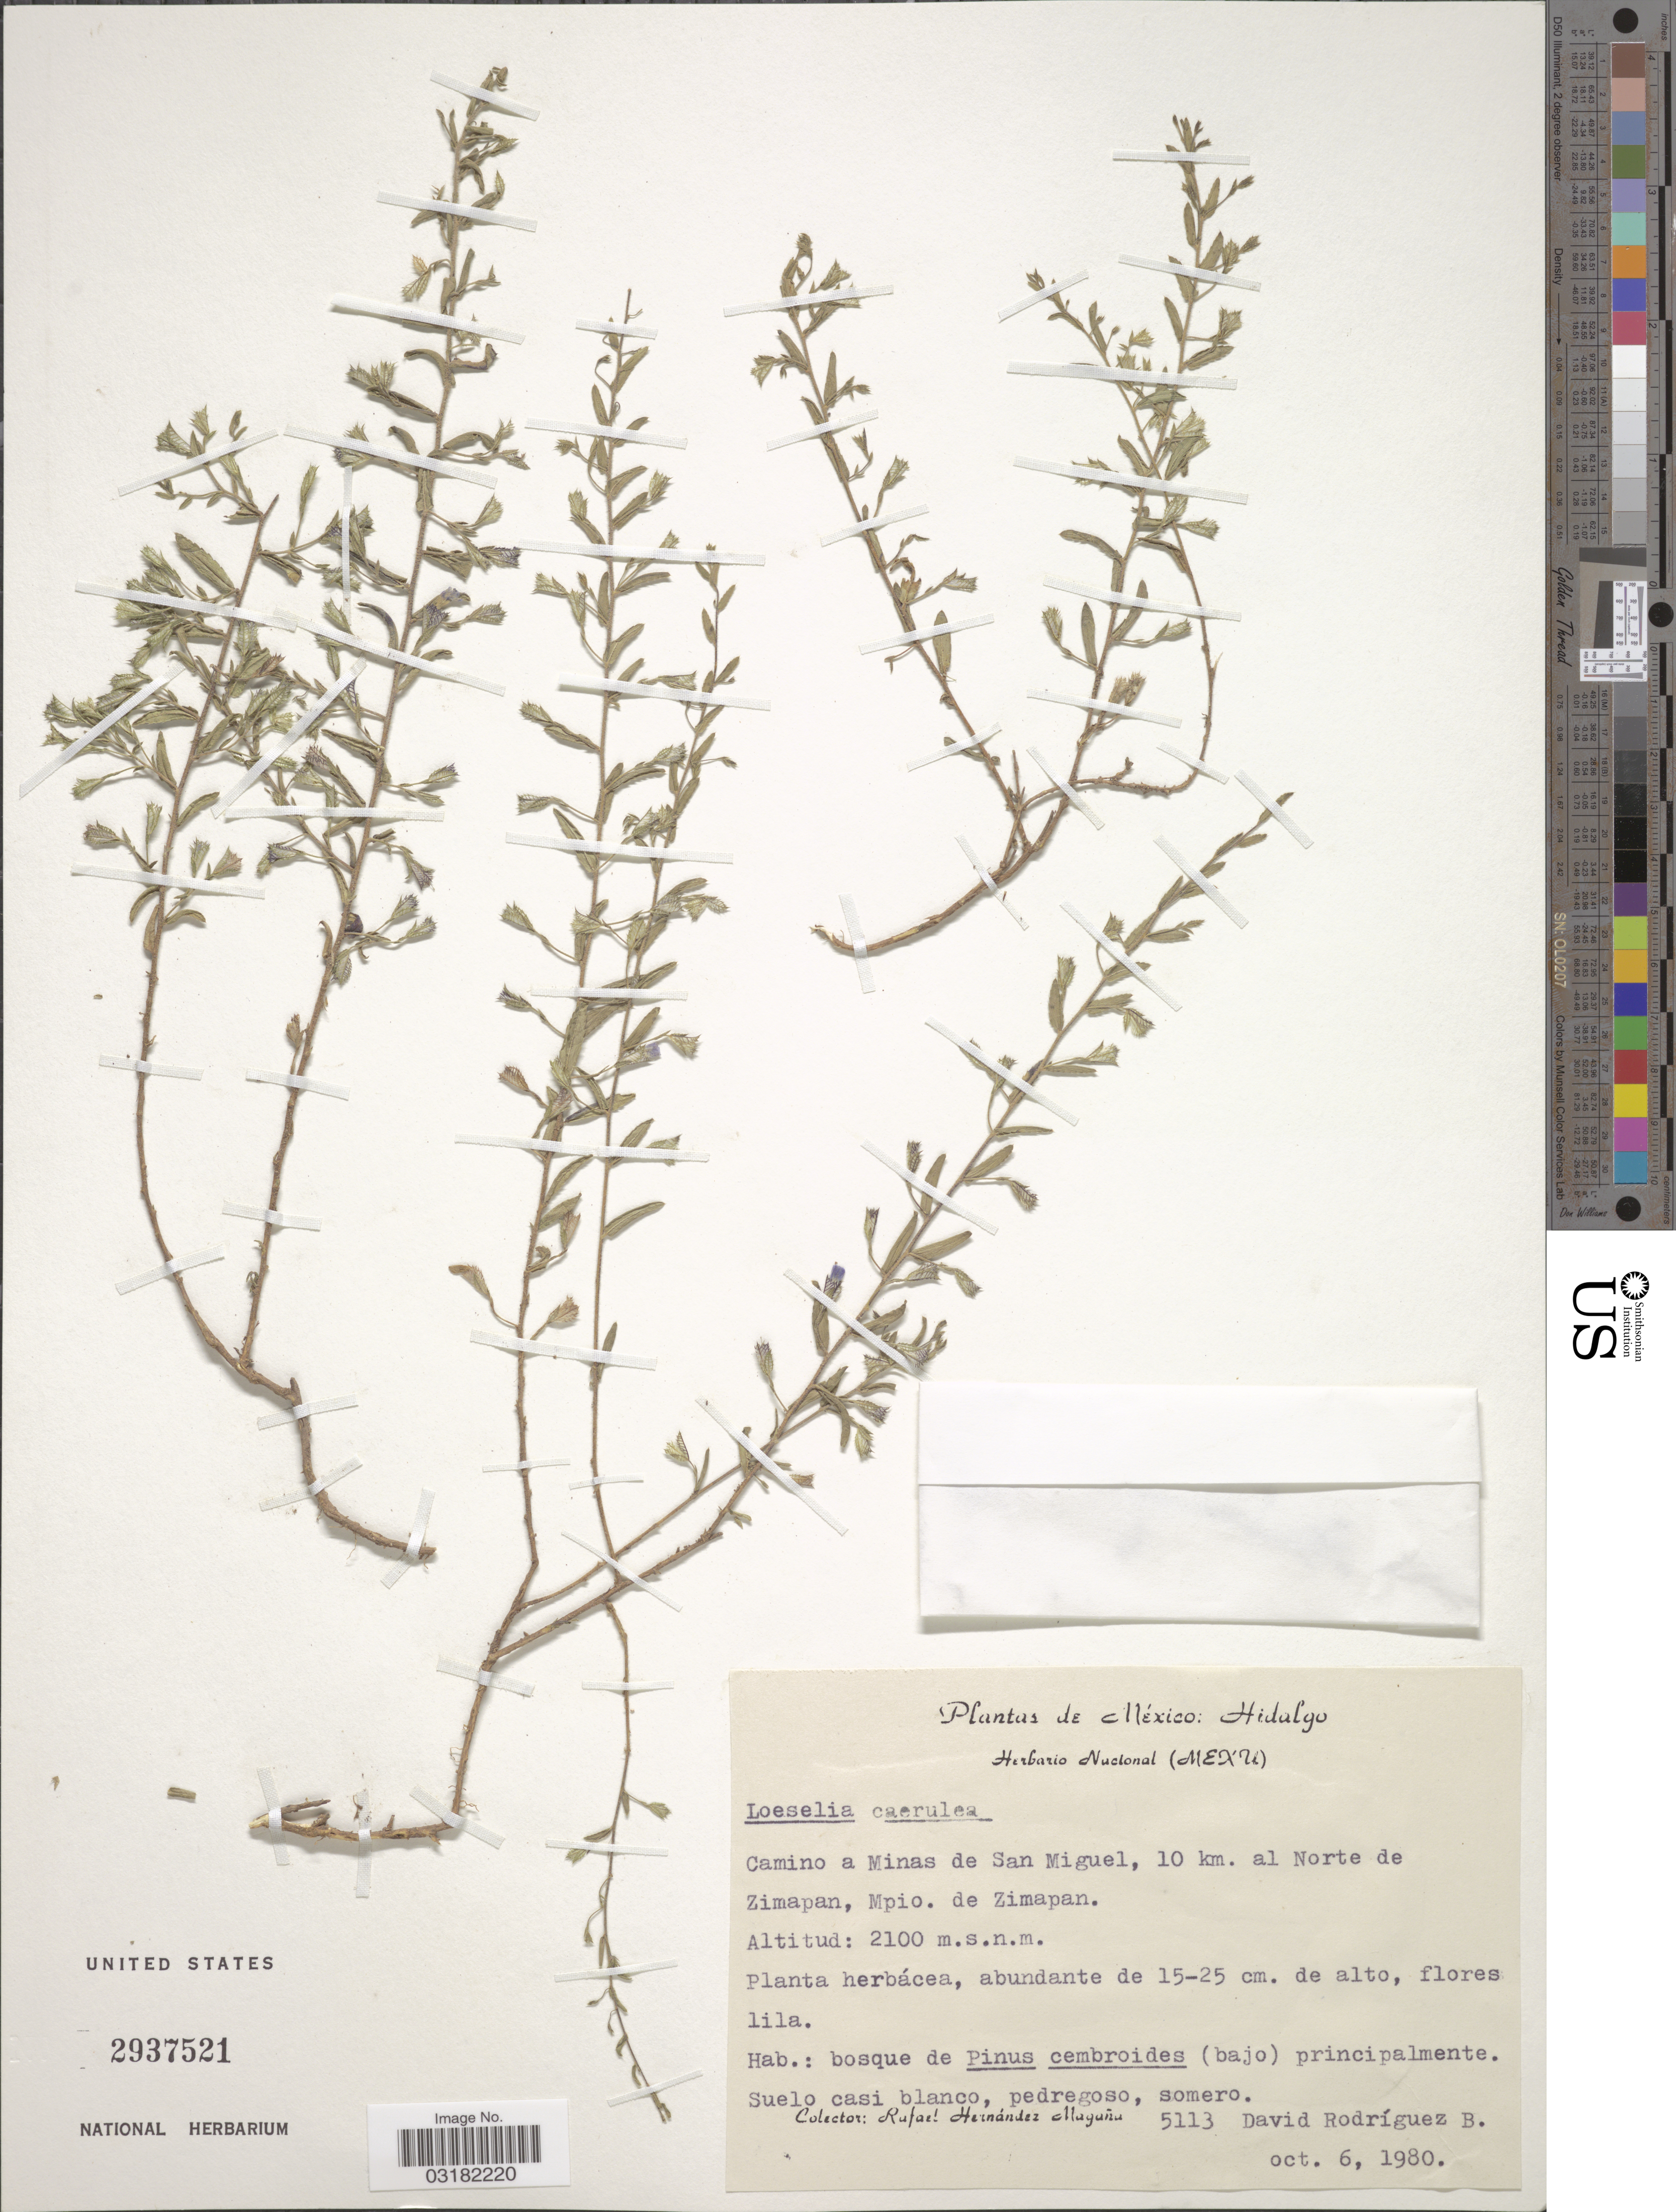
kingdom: Plantae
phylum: Tracheophyta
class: Magnoliopsida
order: Ericales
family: Polemoniaceae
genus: Loeselia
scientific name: Loeselia caerulea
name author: (Cav.) G. Don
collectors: R. Hernández-M. & D. Rodríguez B.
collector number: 5113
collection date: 1980-10-06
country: Mexico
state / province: Hidalgo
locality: Camino a Minas de San Miguel, 10 km. al Norte de Zimapan, Mpio. de Zimapan.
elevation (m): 2100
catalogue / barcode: US 2937521